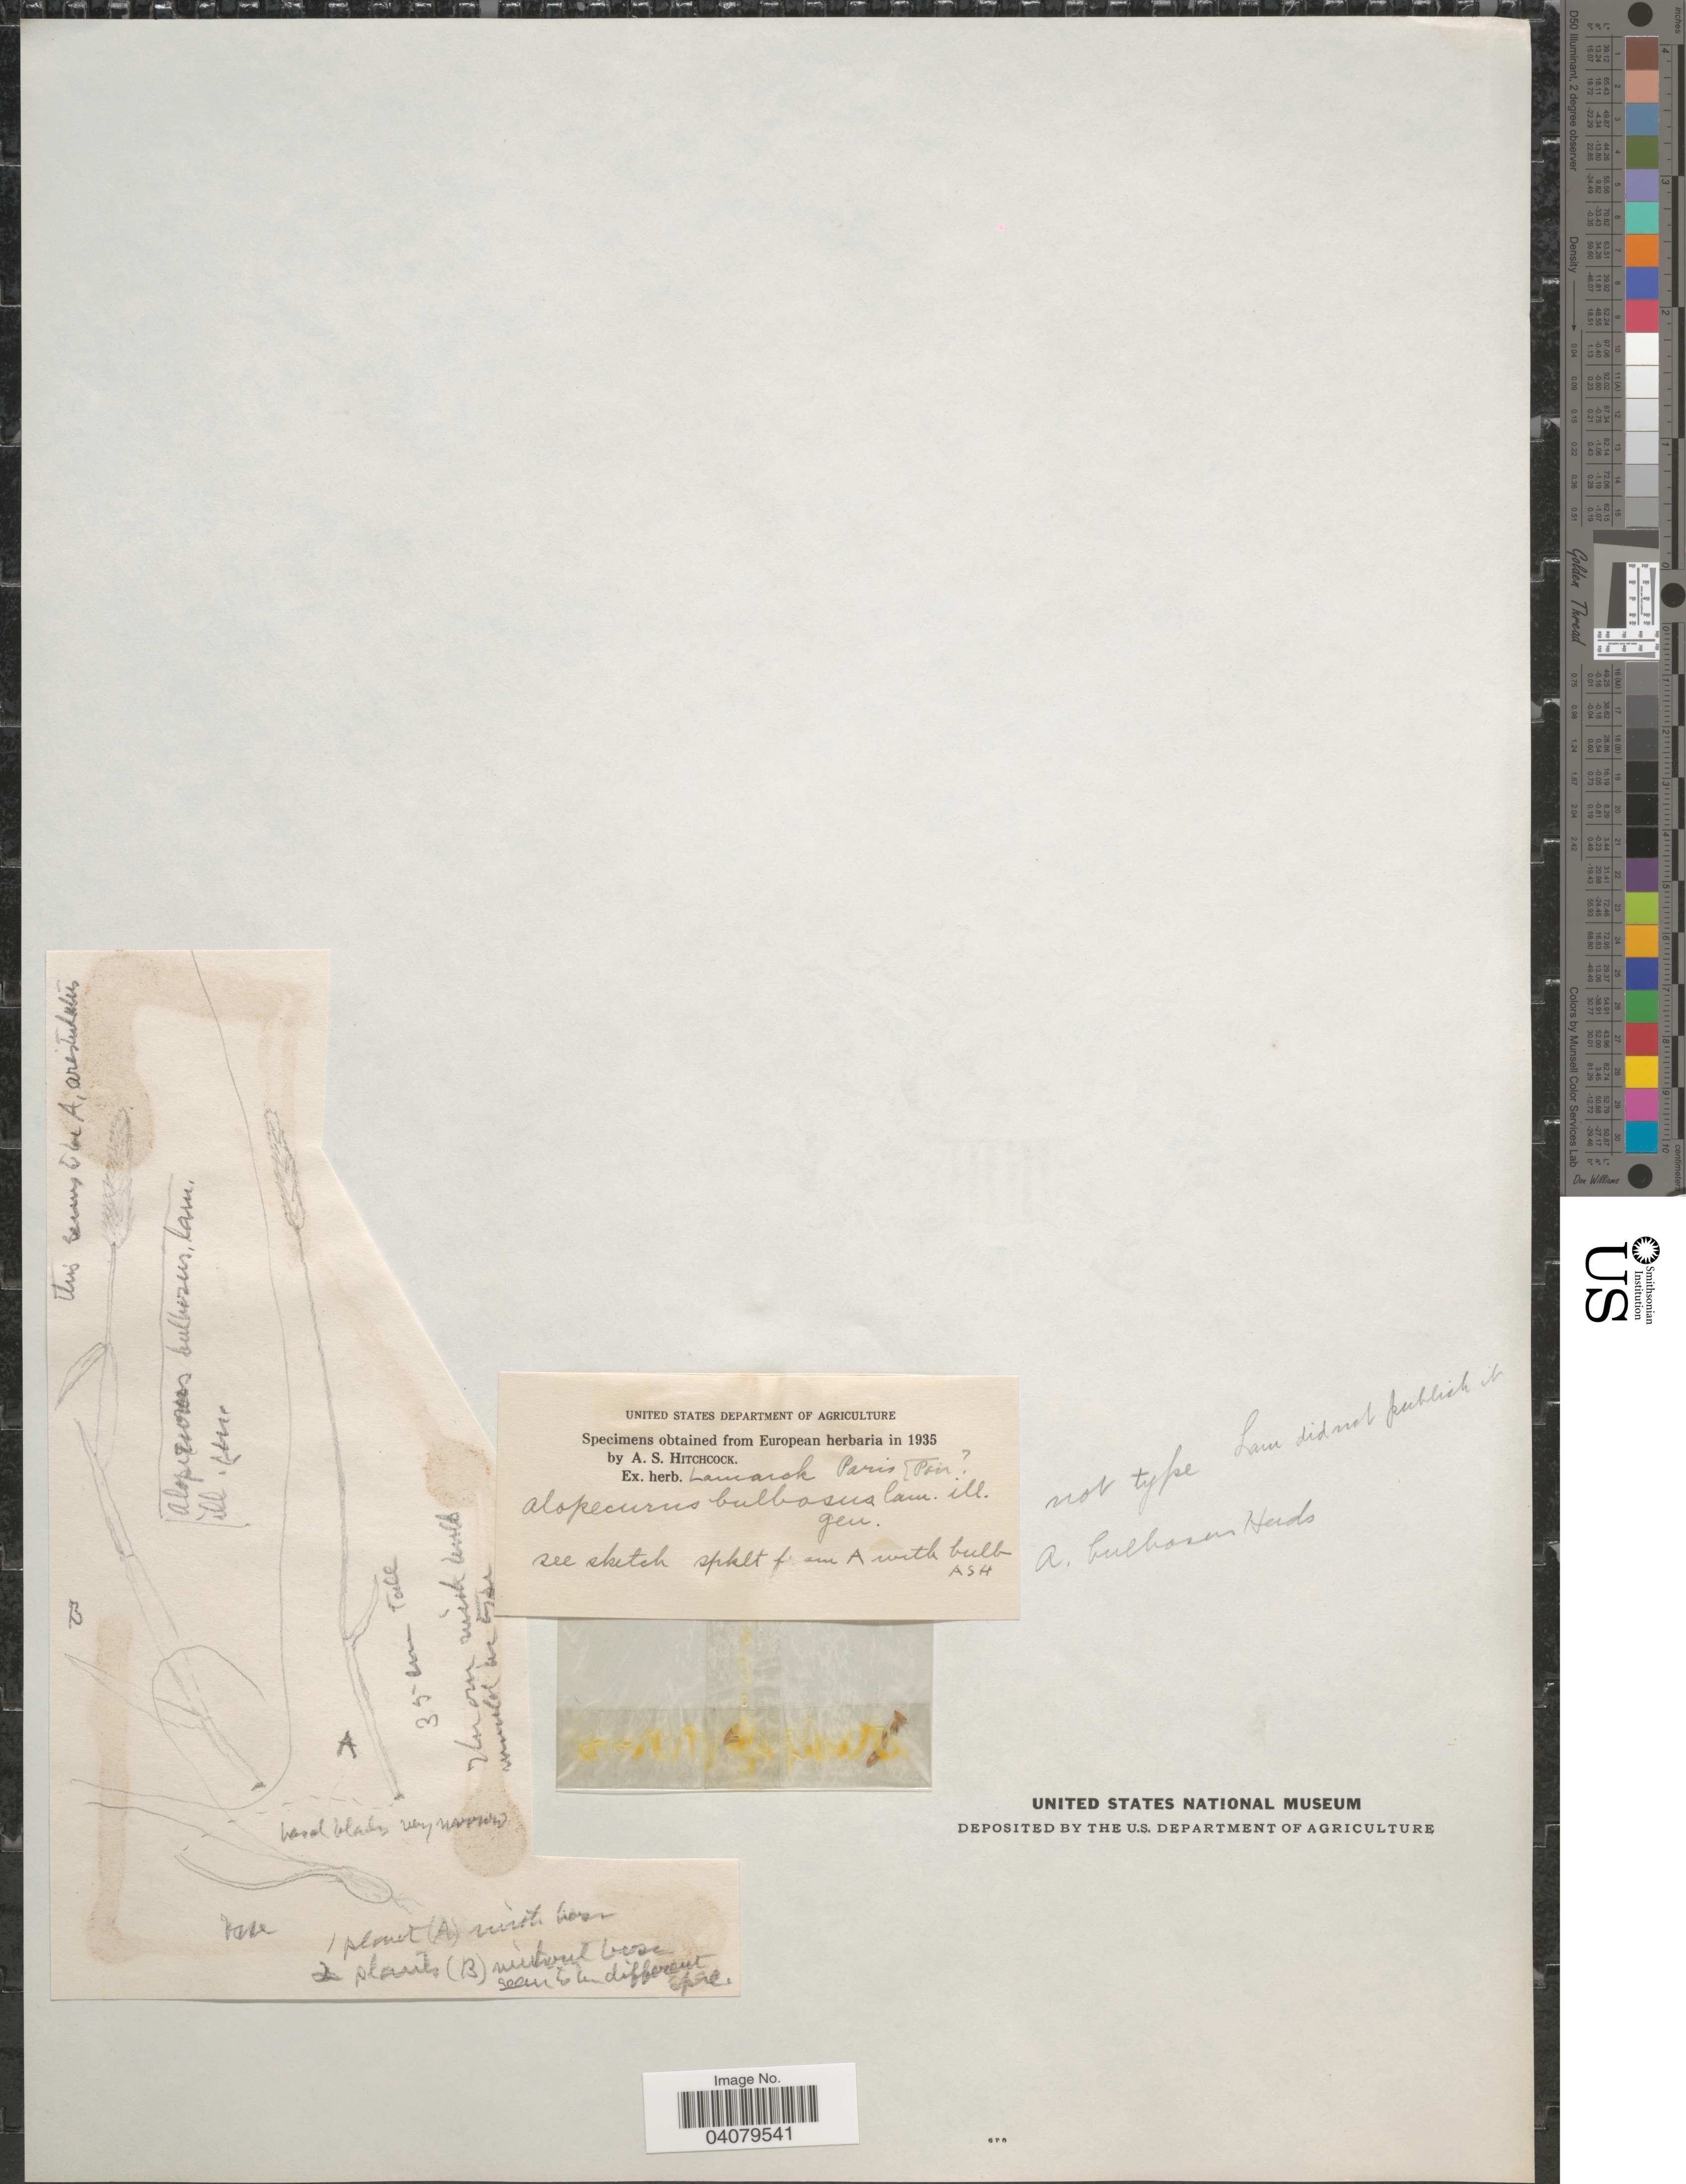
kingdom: Plantae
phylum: Tracheophyta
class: Liliopsida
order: Poales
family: Poaceae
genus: Alopecurus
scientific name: Alopecurus bulbosus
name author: Gouan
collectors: ex herb. Lamarck